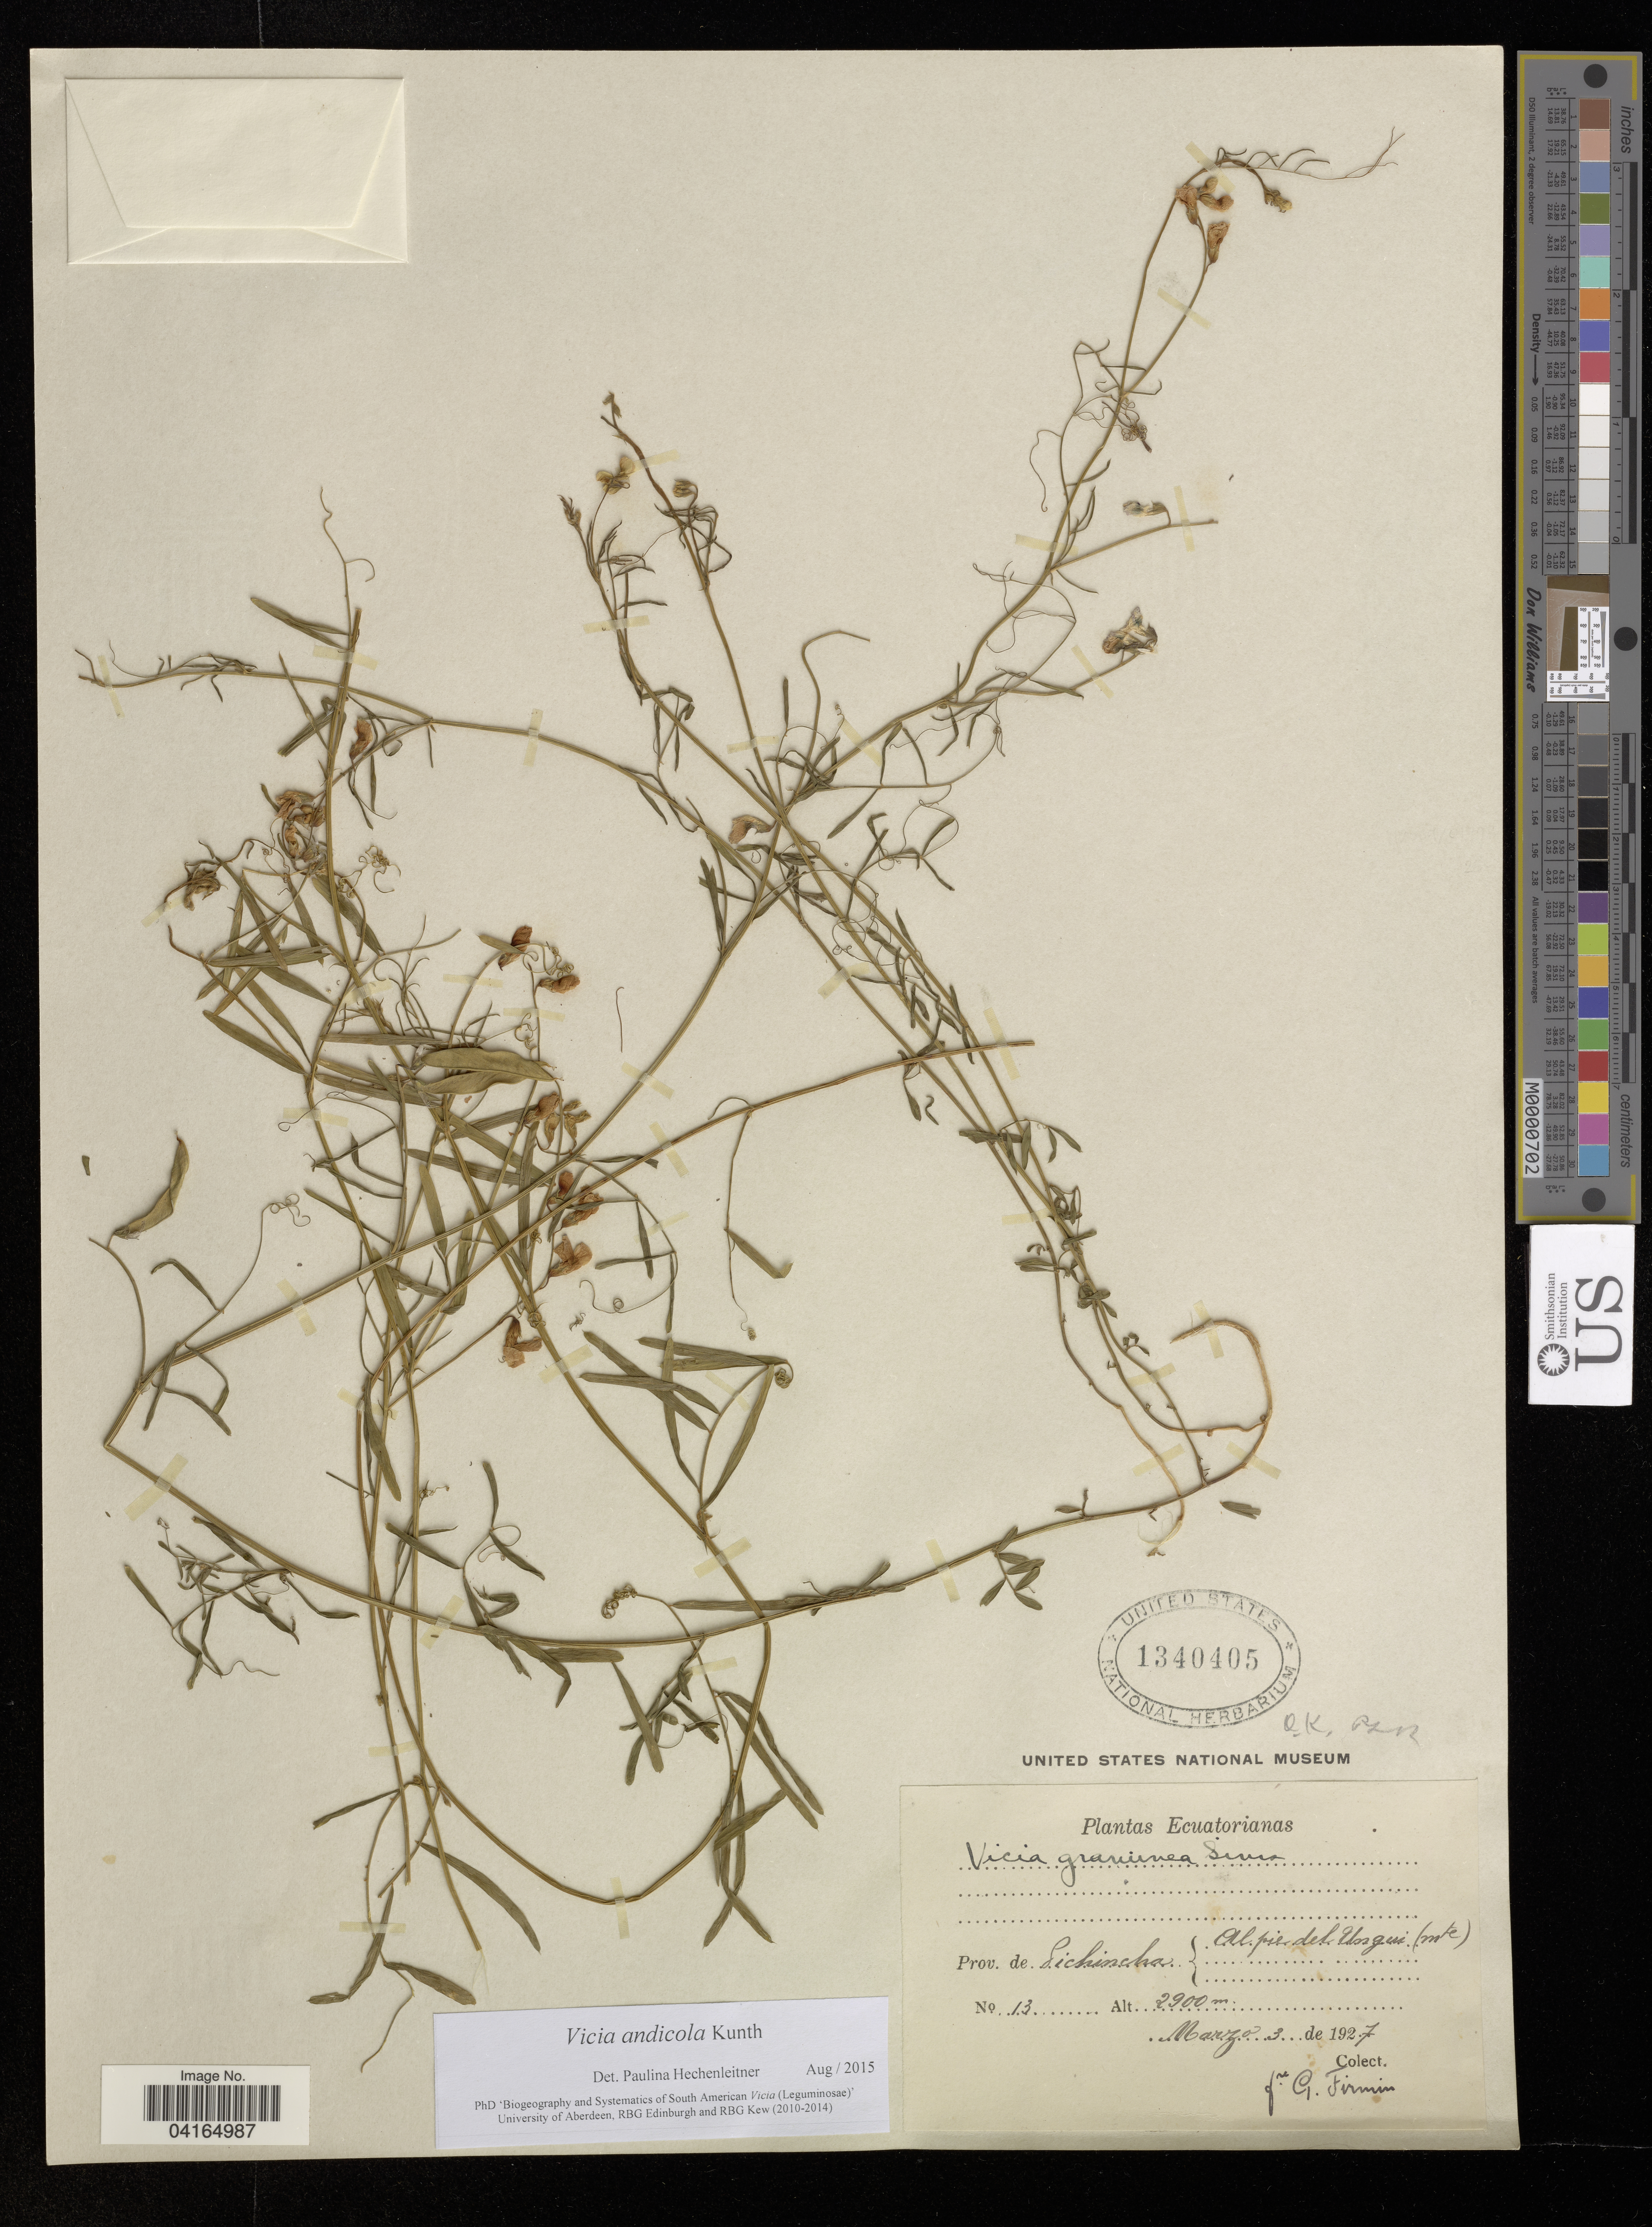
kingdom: Plantae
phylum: Tracheophyta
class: Magnoliopsida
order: Fabales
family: Fabaceae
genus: Vicia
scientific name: Vicia andicola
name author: Kunth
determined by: Hechenleitner, Paulina, RBG Edinburgh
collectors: F. Firmin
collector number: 13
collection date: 1927-03-03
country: Ecuador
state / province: Pichincha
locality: Prov. de Pichincha. Al pie del Ungui (Mte).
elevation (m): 2900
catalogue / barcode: US 1340405